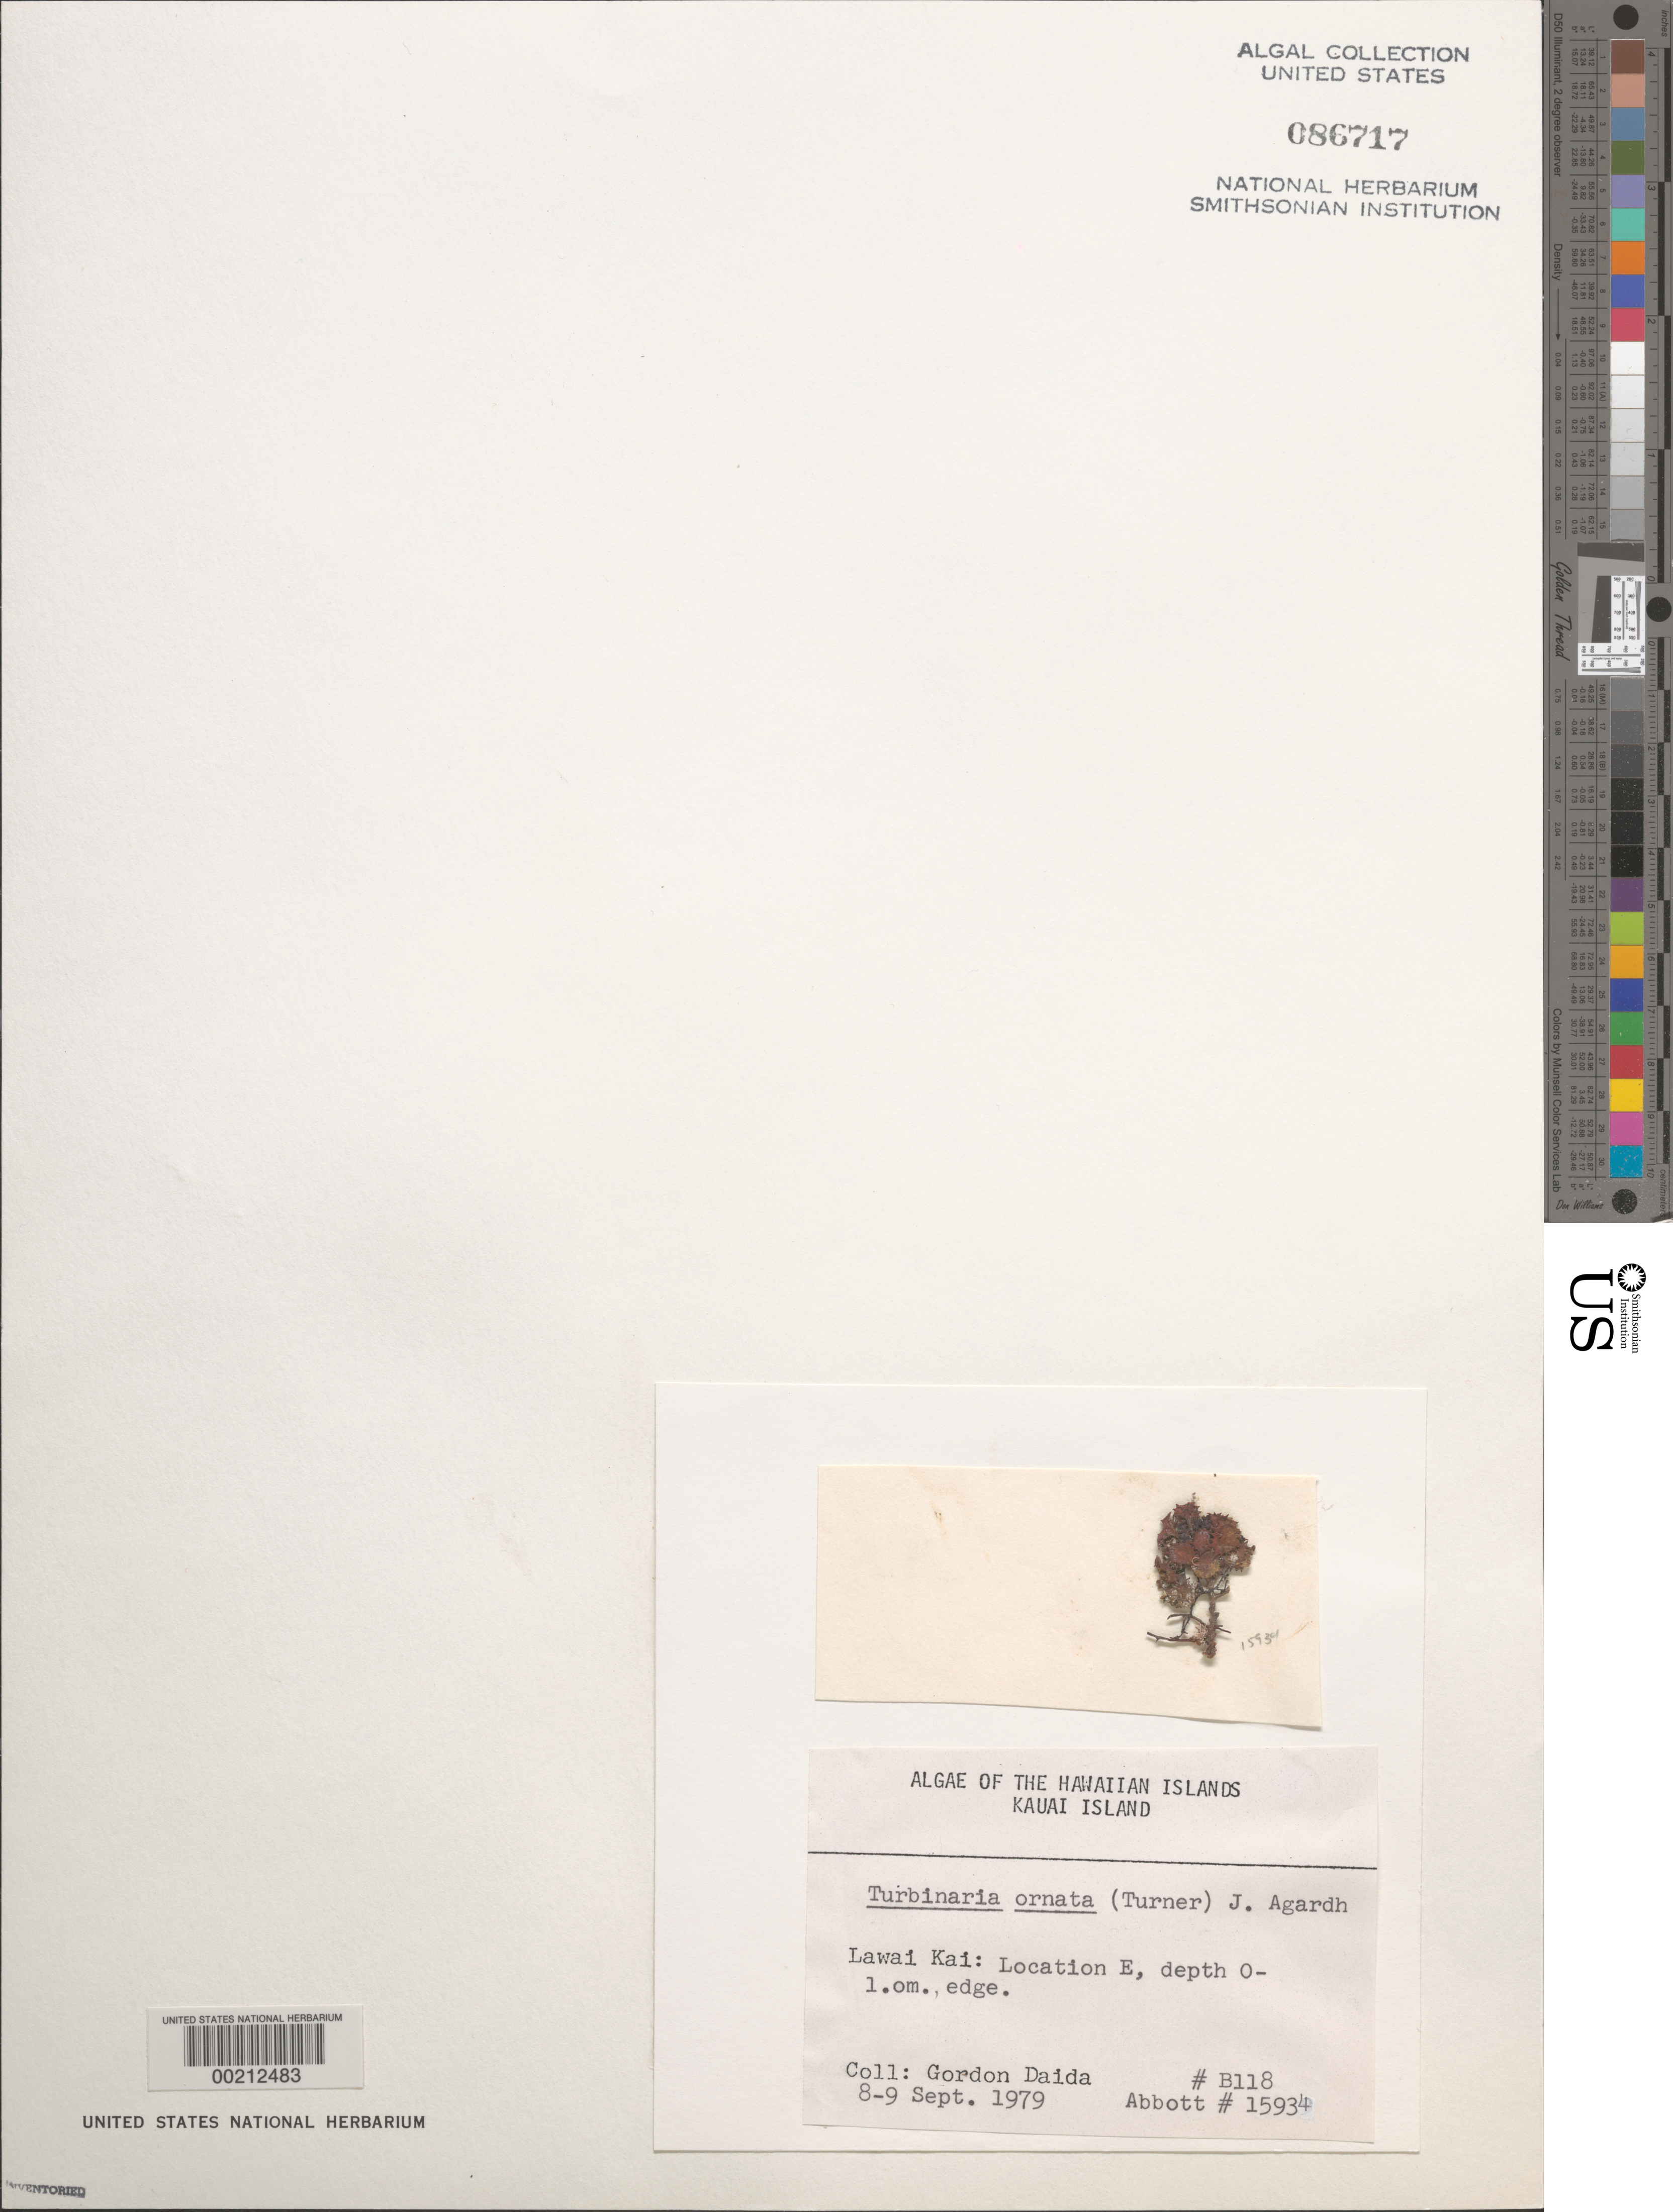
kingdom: Chromista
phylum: Ochrophyta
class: Phaeophyceae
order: Fucales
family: Sargassaceae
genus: Turbinaria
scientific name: Turbinaria ornata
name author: (Turner) J. Agardh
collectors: G. Daida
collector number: B118 & IAA 15934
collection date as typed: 08 Sep 1979 to 09 Sep 1979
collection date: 1979-09-08/1979-09-09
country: United States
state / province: Hawaii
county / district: Kauai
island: Kaua'i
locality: Lawai Kai, Location E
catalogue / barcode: US 86717